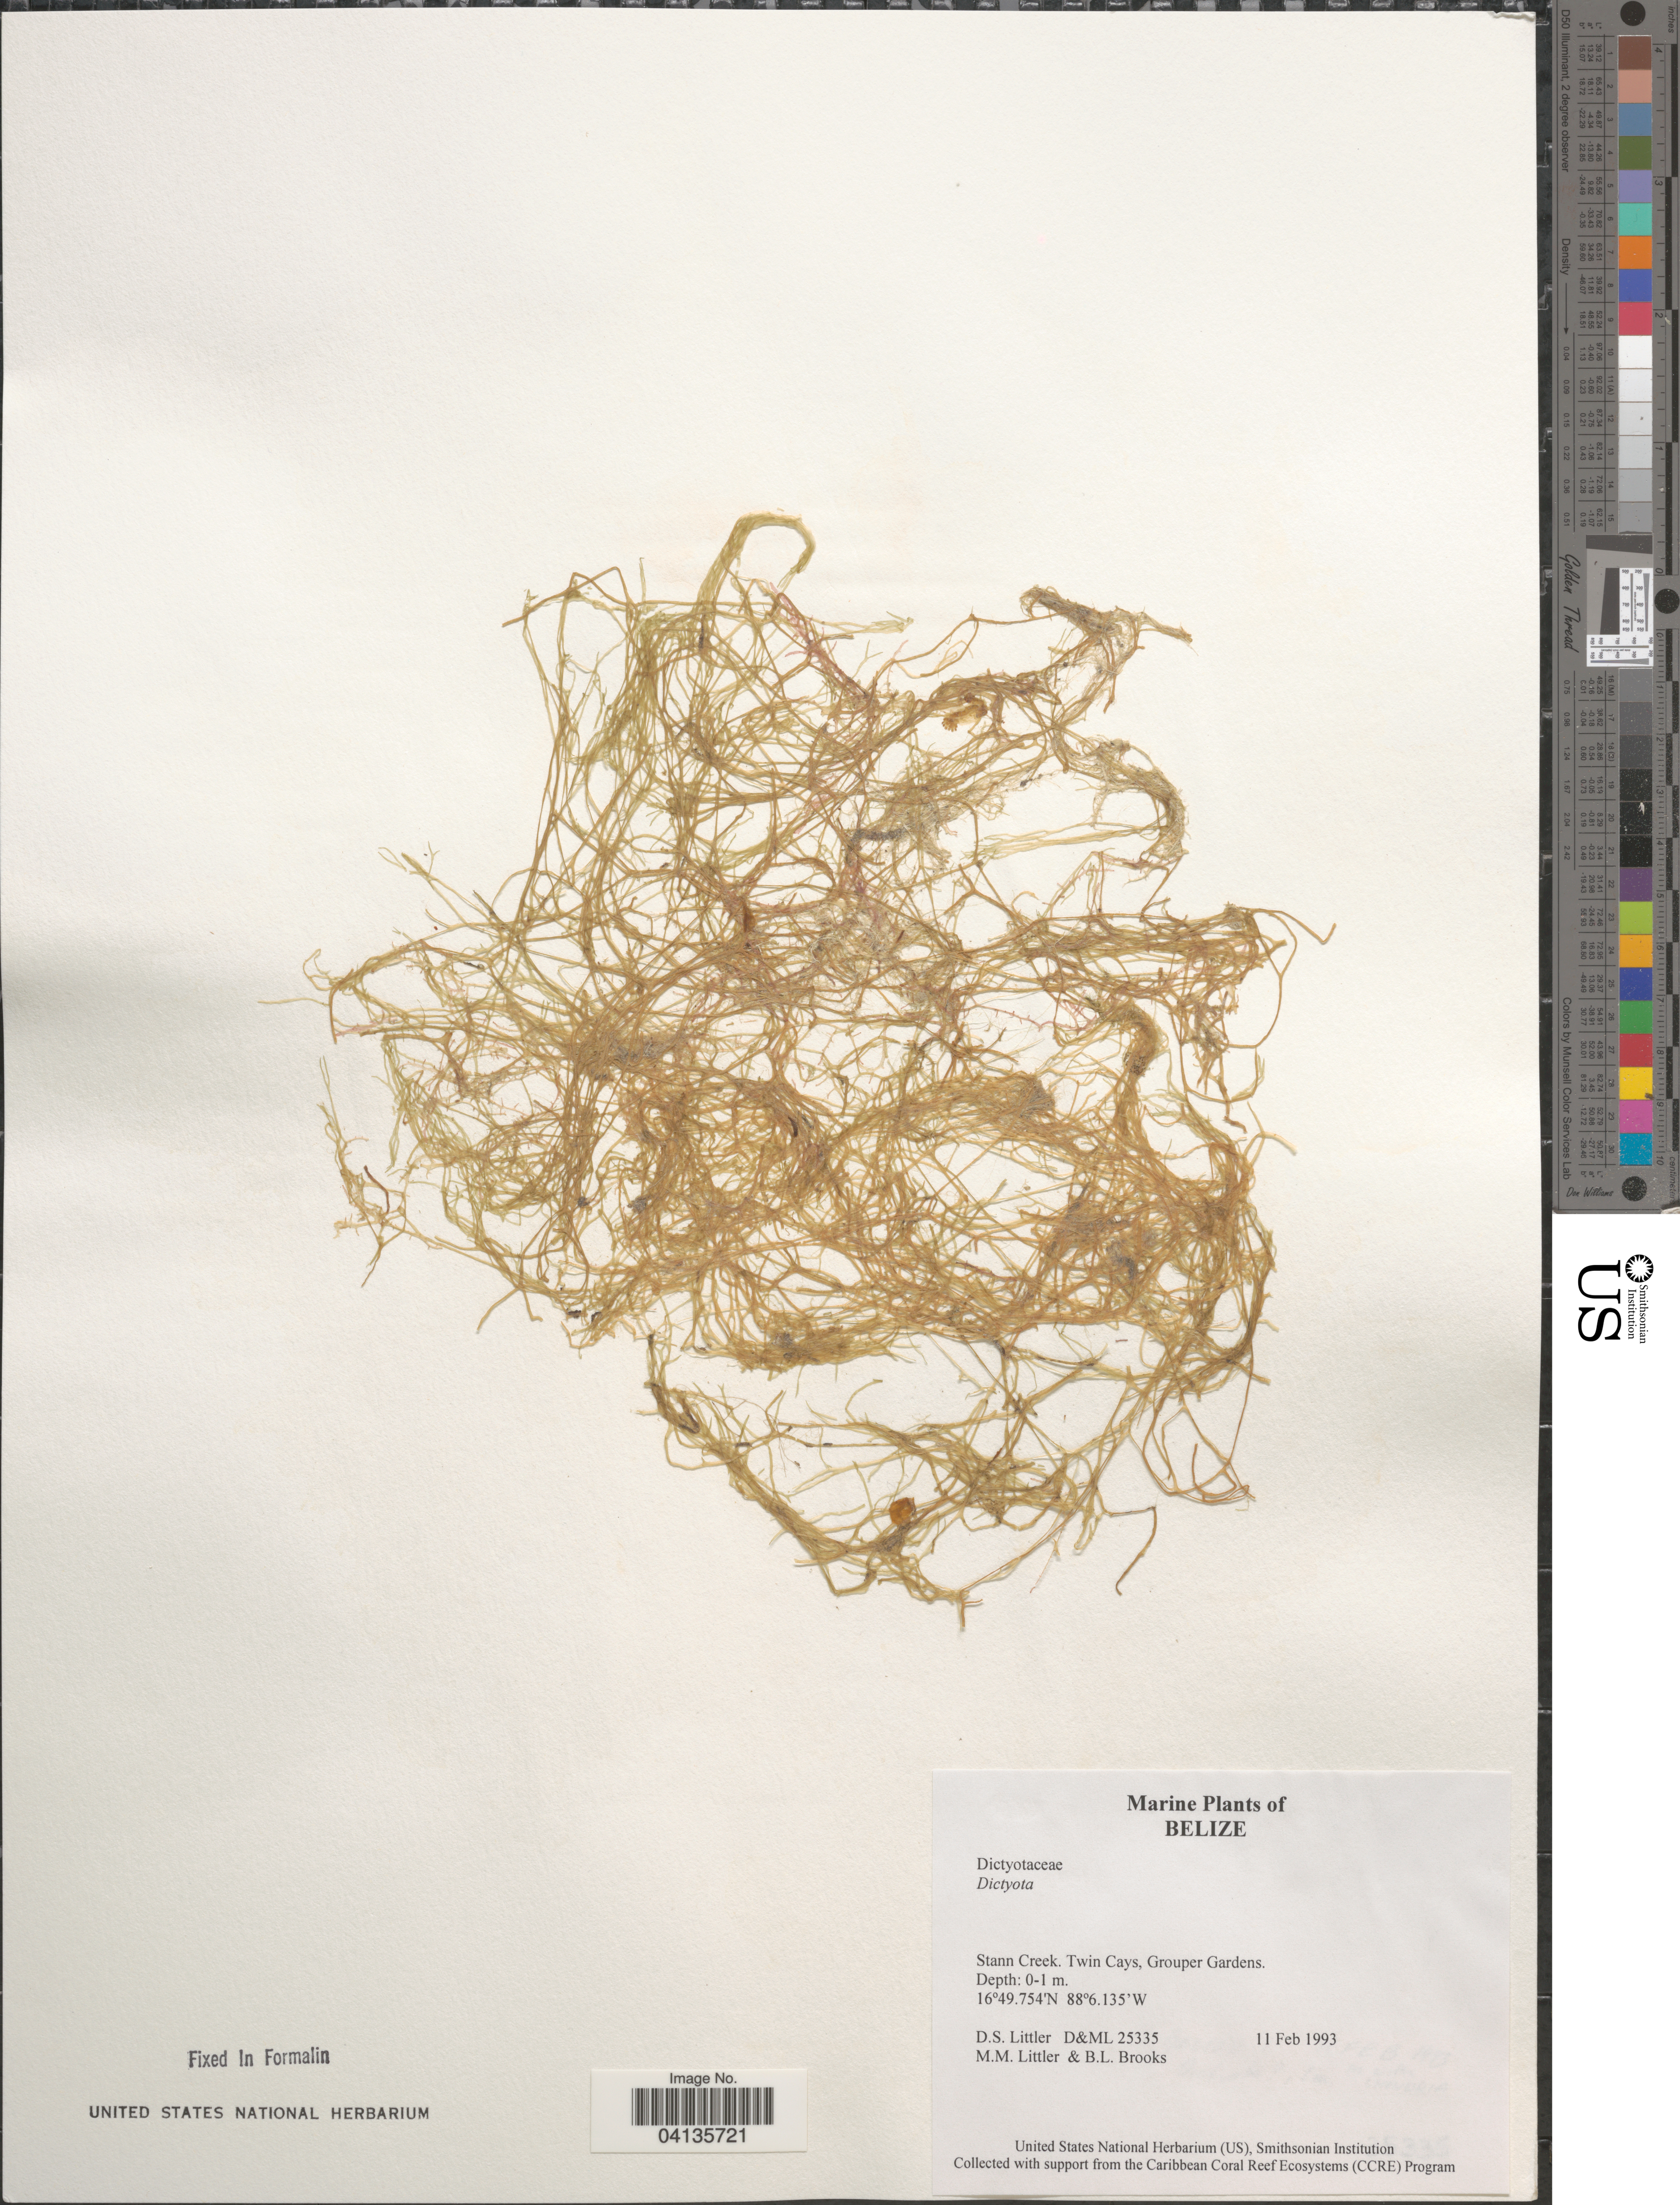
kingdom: Chromista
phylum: Ochrophyta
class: Phaeophyceae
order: Dictyotales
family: Dictyotaceae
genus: Dictyota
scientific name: Dictyota sp.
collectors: D. S. Littler & B. Brooks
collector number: D&ML25335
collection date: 1993-02-11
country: Belize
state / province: Stann Creek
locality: Twin Cays, Grouper Gardens.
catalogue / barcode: US 238542